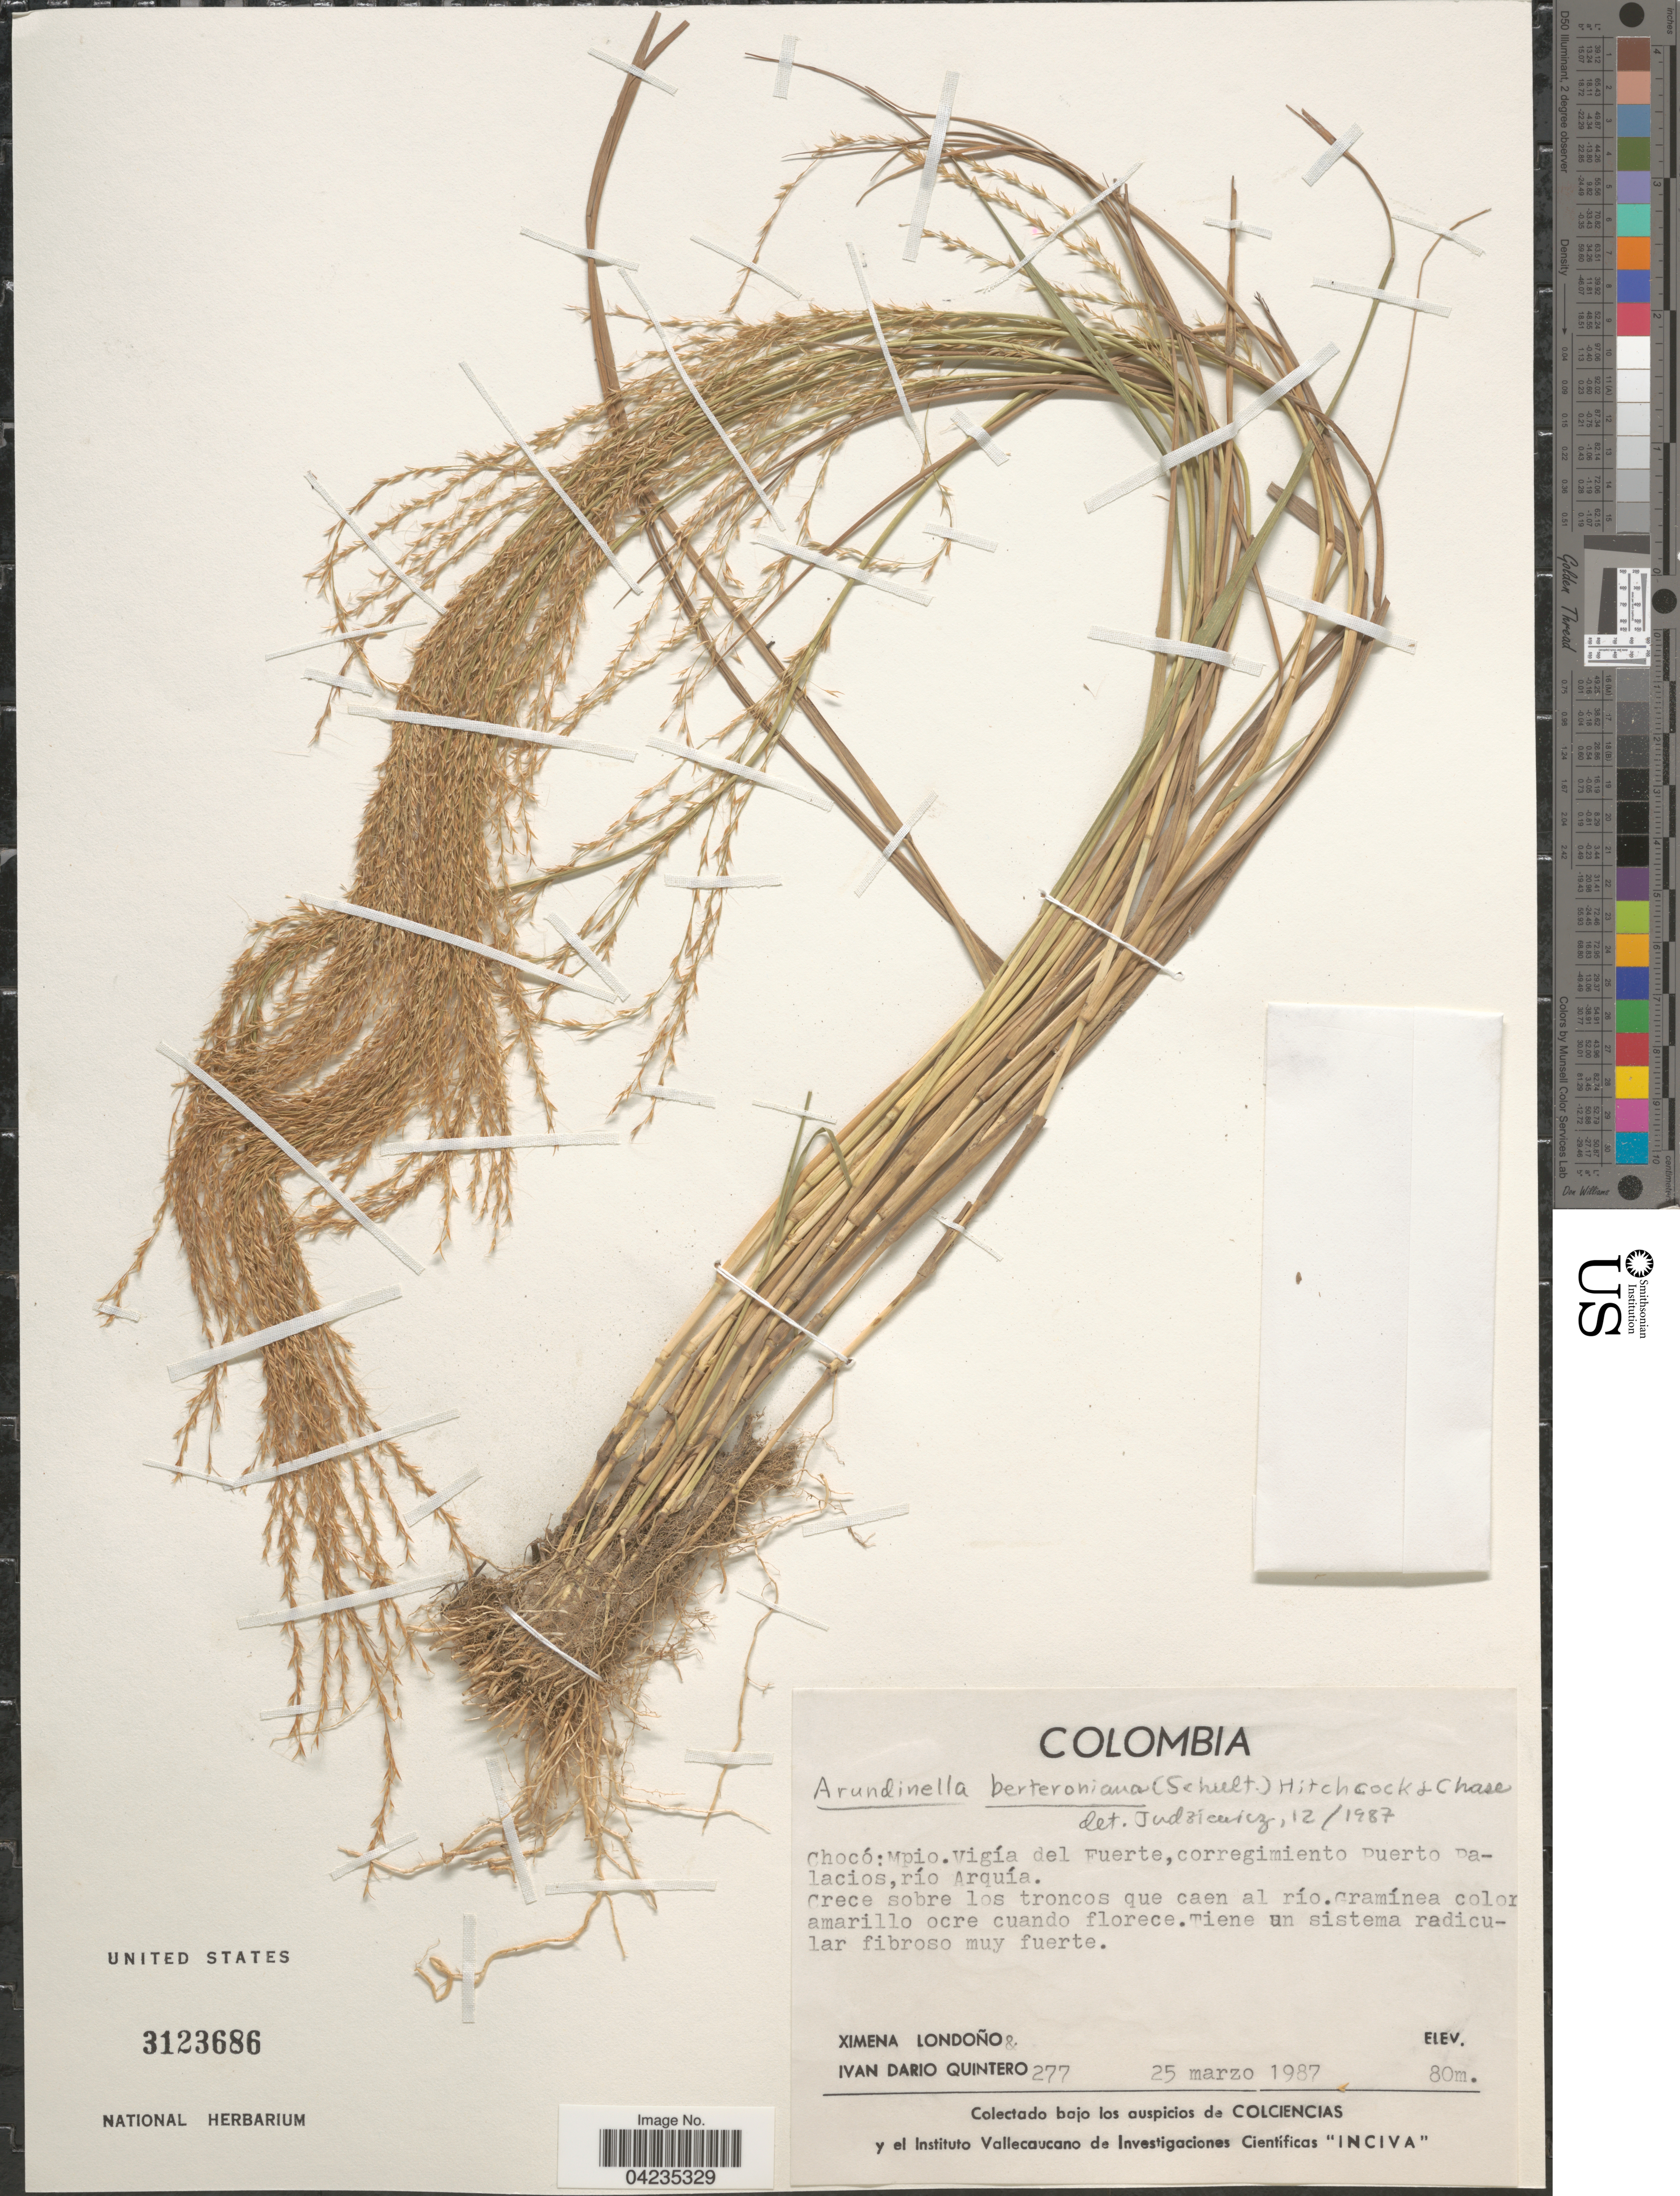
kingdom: Plantae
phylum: Tracheophyta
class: Liliopsida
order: Poales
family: Poaceae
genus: Arundinella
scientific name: Arundinella berteroniana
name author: (Schult.) Hitchc. & Chase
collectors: X. Londoño & I. Quintero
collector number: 277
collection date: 1987-03-25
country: Colombia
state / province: Chocó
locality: Mpio. Vigía del Fuerte, corregimiento Puerto Palacios, río Arquía.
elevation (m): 80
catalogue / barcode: US 3123686